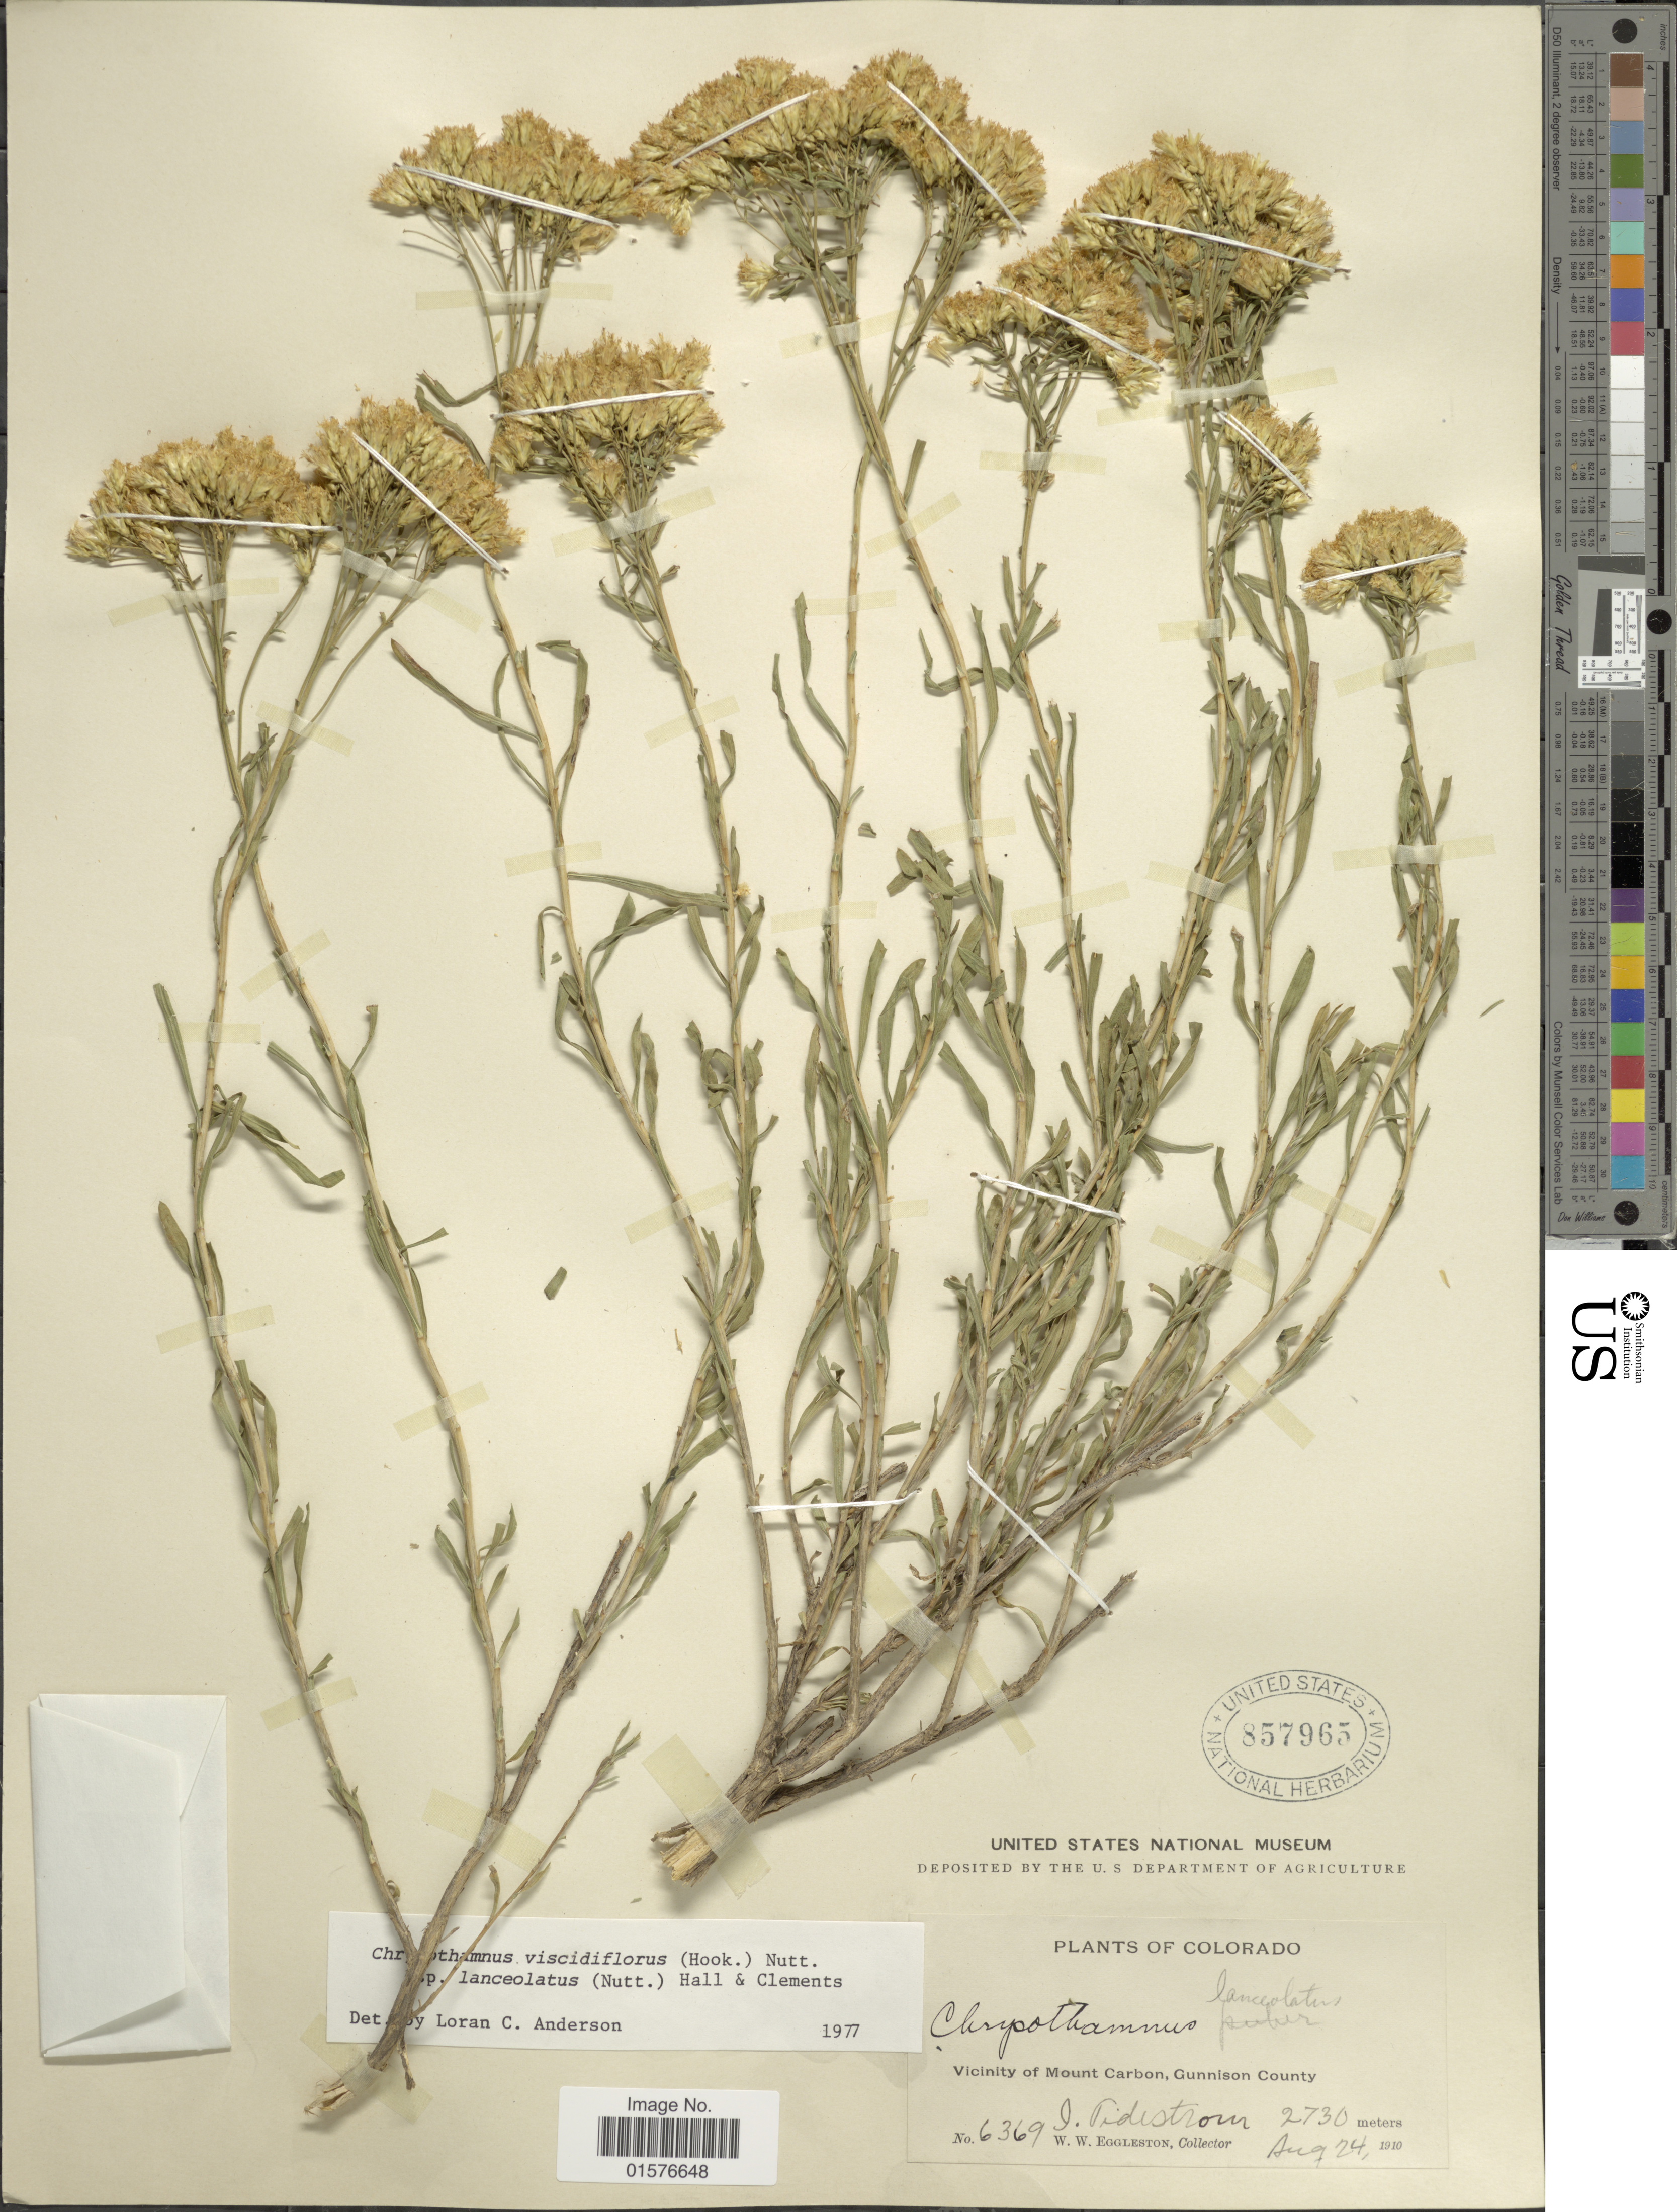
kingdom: Plantae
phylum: Tracheophyta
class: Magnoliopsida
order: Asterales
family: Asteraceae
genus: Chrysothamnus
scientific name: Chrysothamnus viscidiflorus subsp. lanceolatus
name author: (Nutt.) H.M. Hall & Clem.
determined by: Urbatsch, Lowell E., Curator (LSU), Louisiana State University (UNITED STATES)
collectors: I. F. Tidestrom & W. W. Eggleston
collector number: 6369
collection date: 1910-08-24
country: United States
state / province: Colorado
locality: Vicinity of Mount Carbon, Gunnison County.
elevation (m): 2730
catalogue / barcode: US 857965